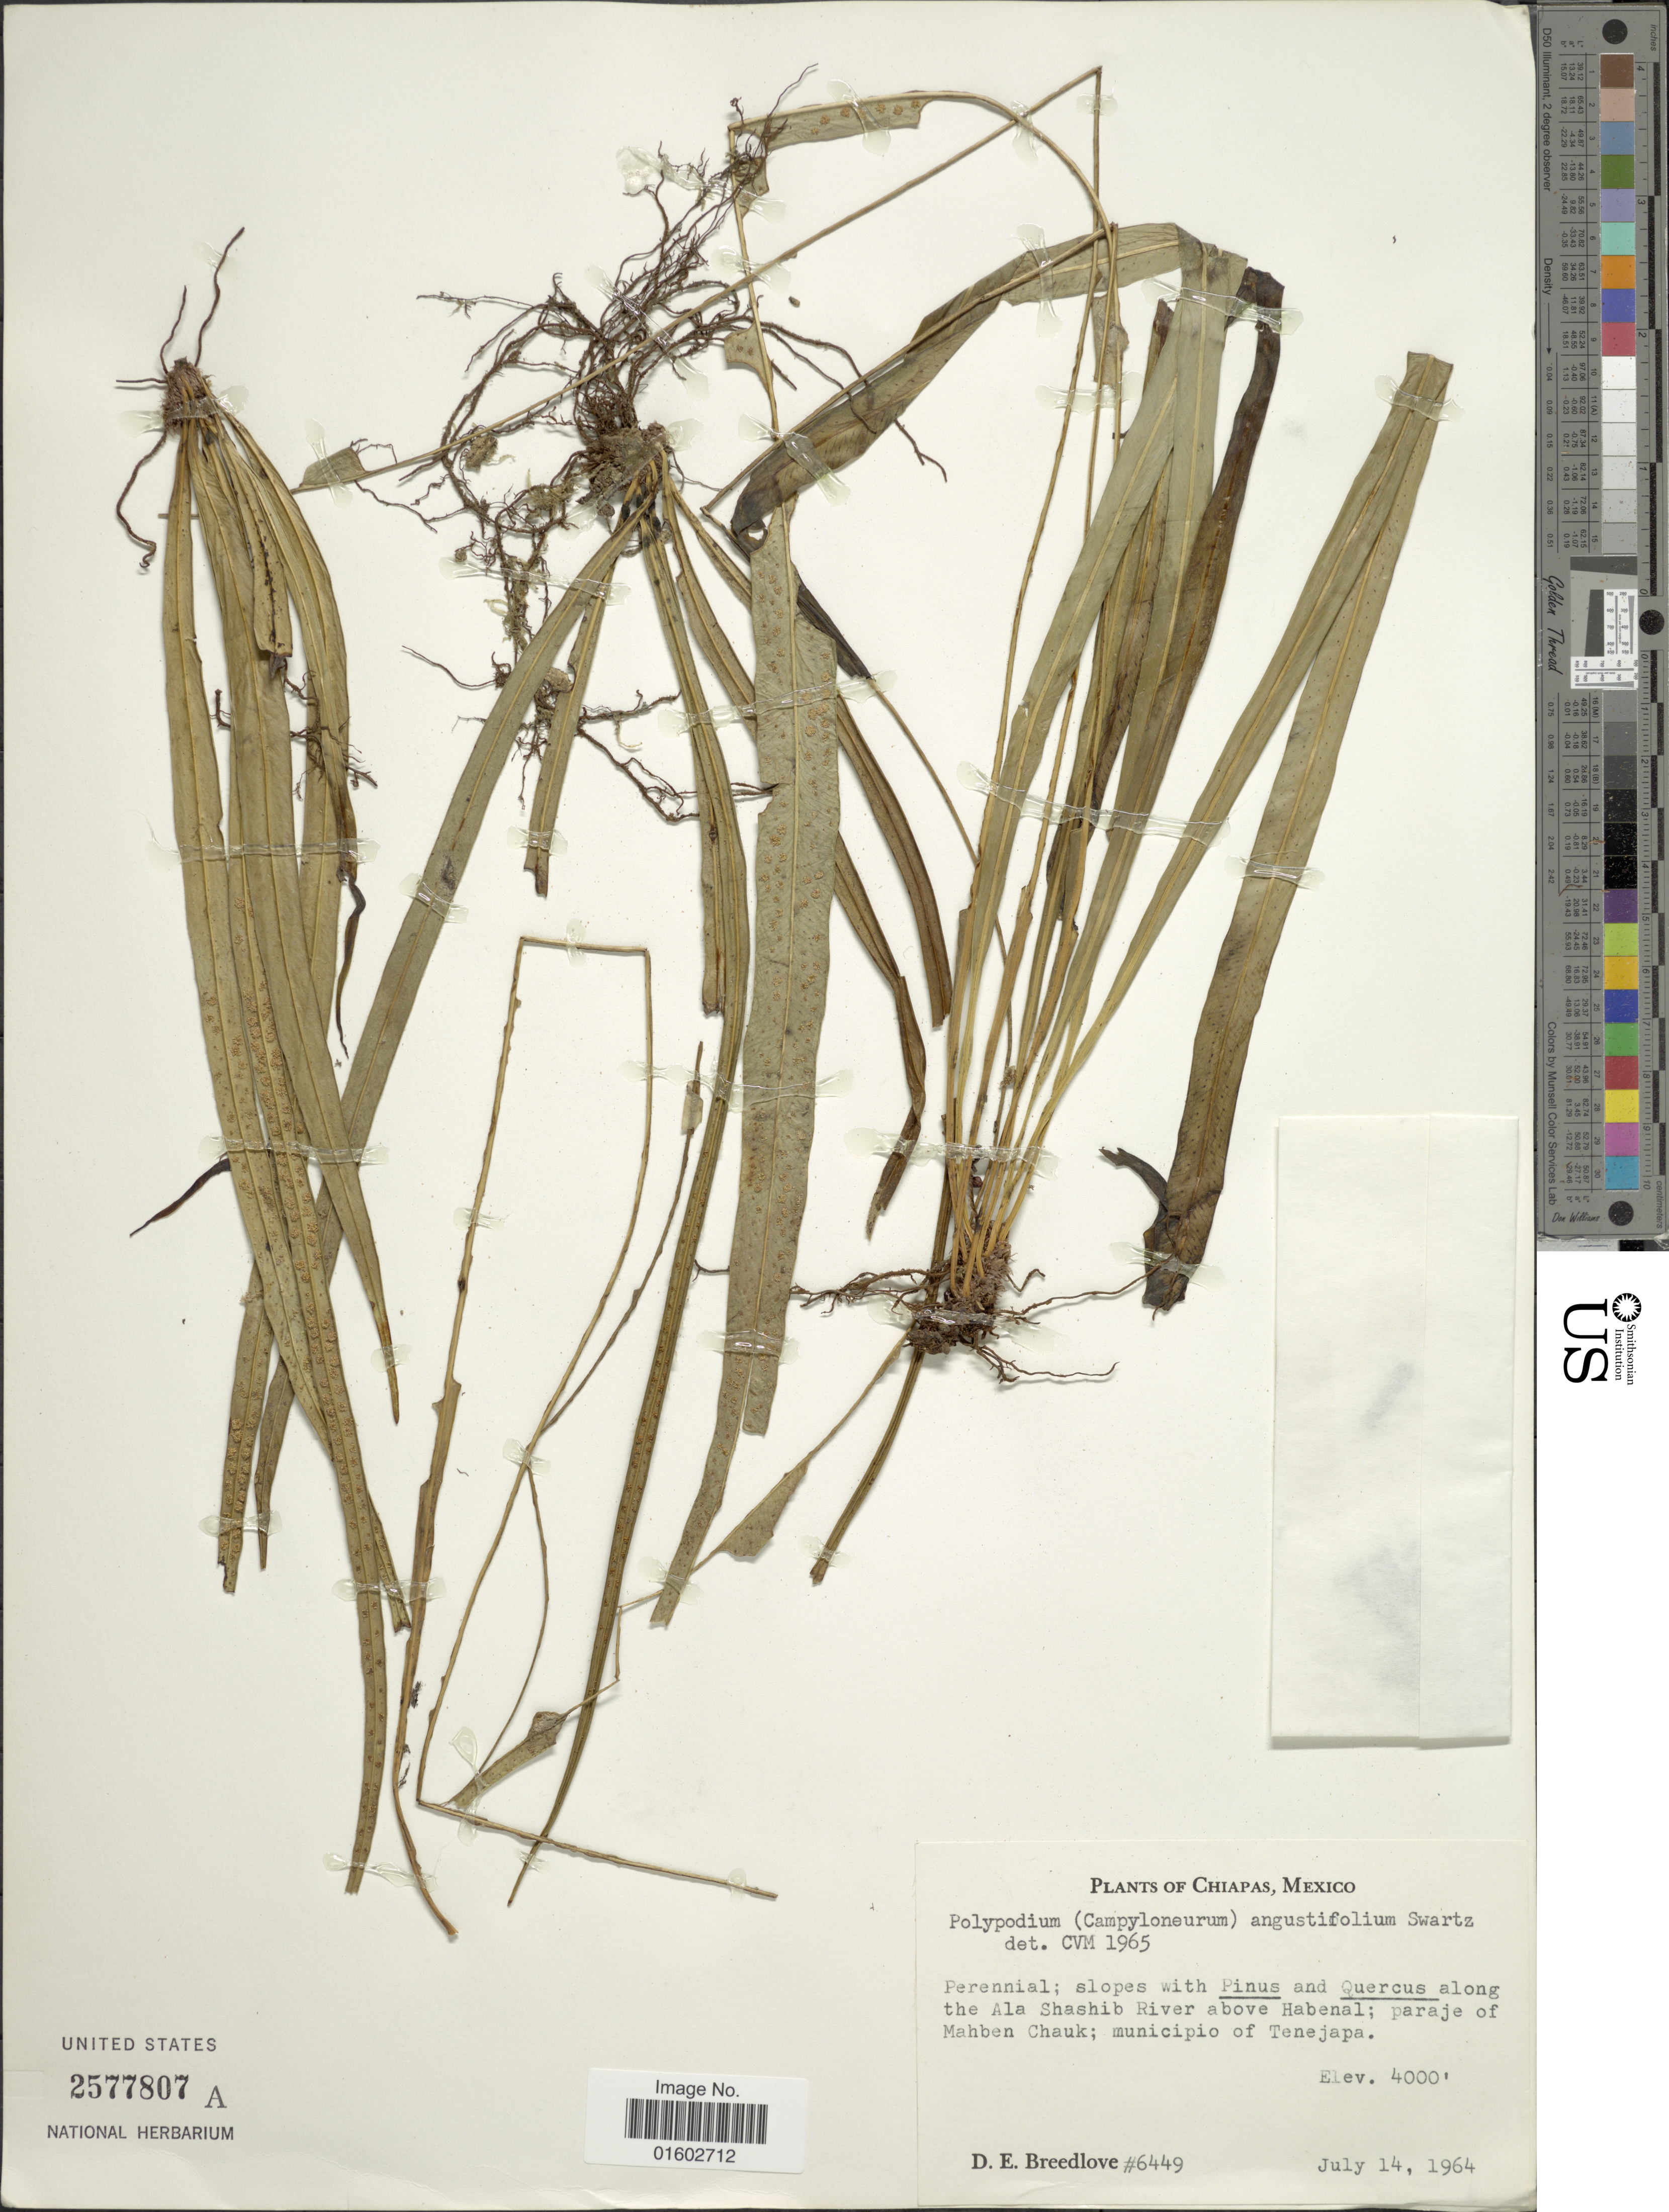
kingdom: Plantae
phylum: Tracheophyta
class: Polypodiopsida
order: Polypodiales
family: Polypodiaceae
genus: Campyloneurum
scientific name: Campyloneurum angustifolium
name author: (Sw.) Fée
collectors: D. E. Breedlove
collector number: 6449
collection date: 1964-07-14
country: Mexico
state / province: Chiapas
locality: Along the Ala Shashib River above Habenal; apraje of Mahben Chauk, municipio of Tenejapa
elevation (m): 1219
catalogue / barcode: US 2577807A